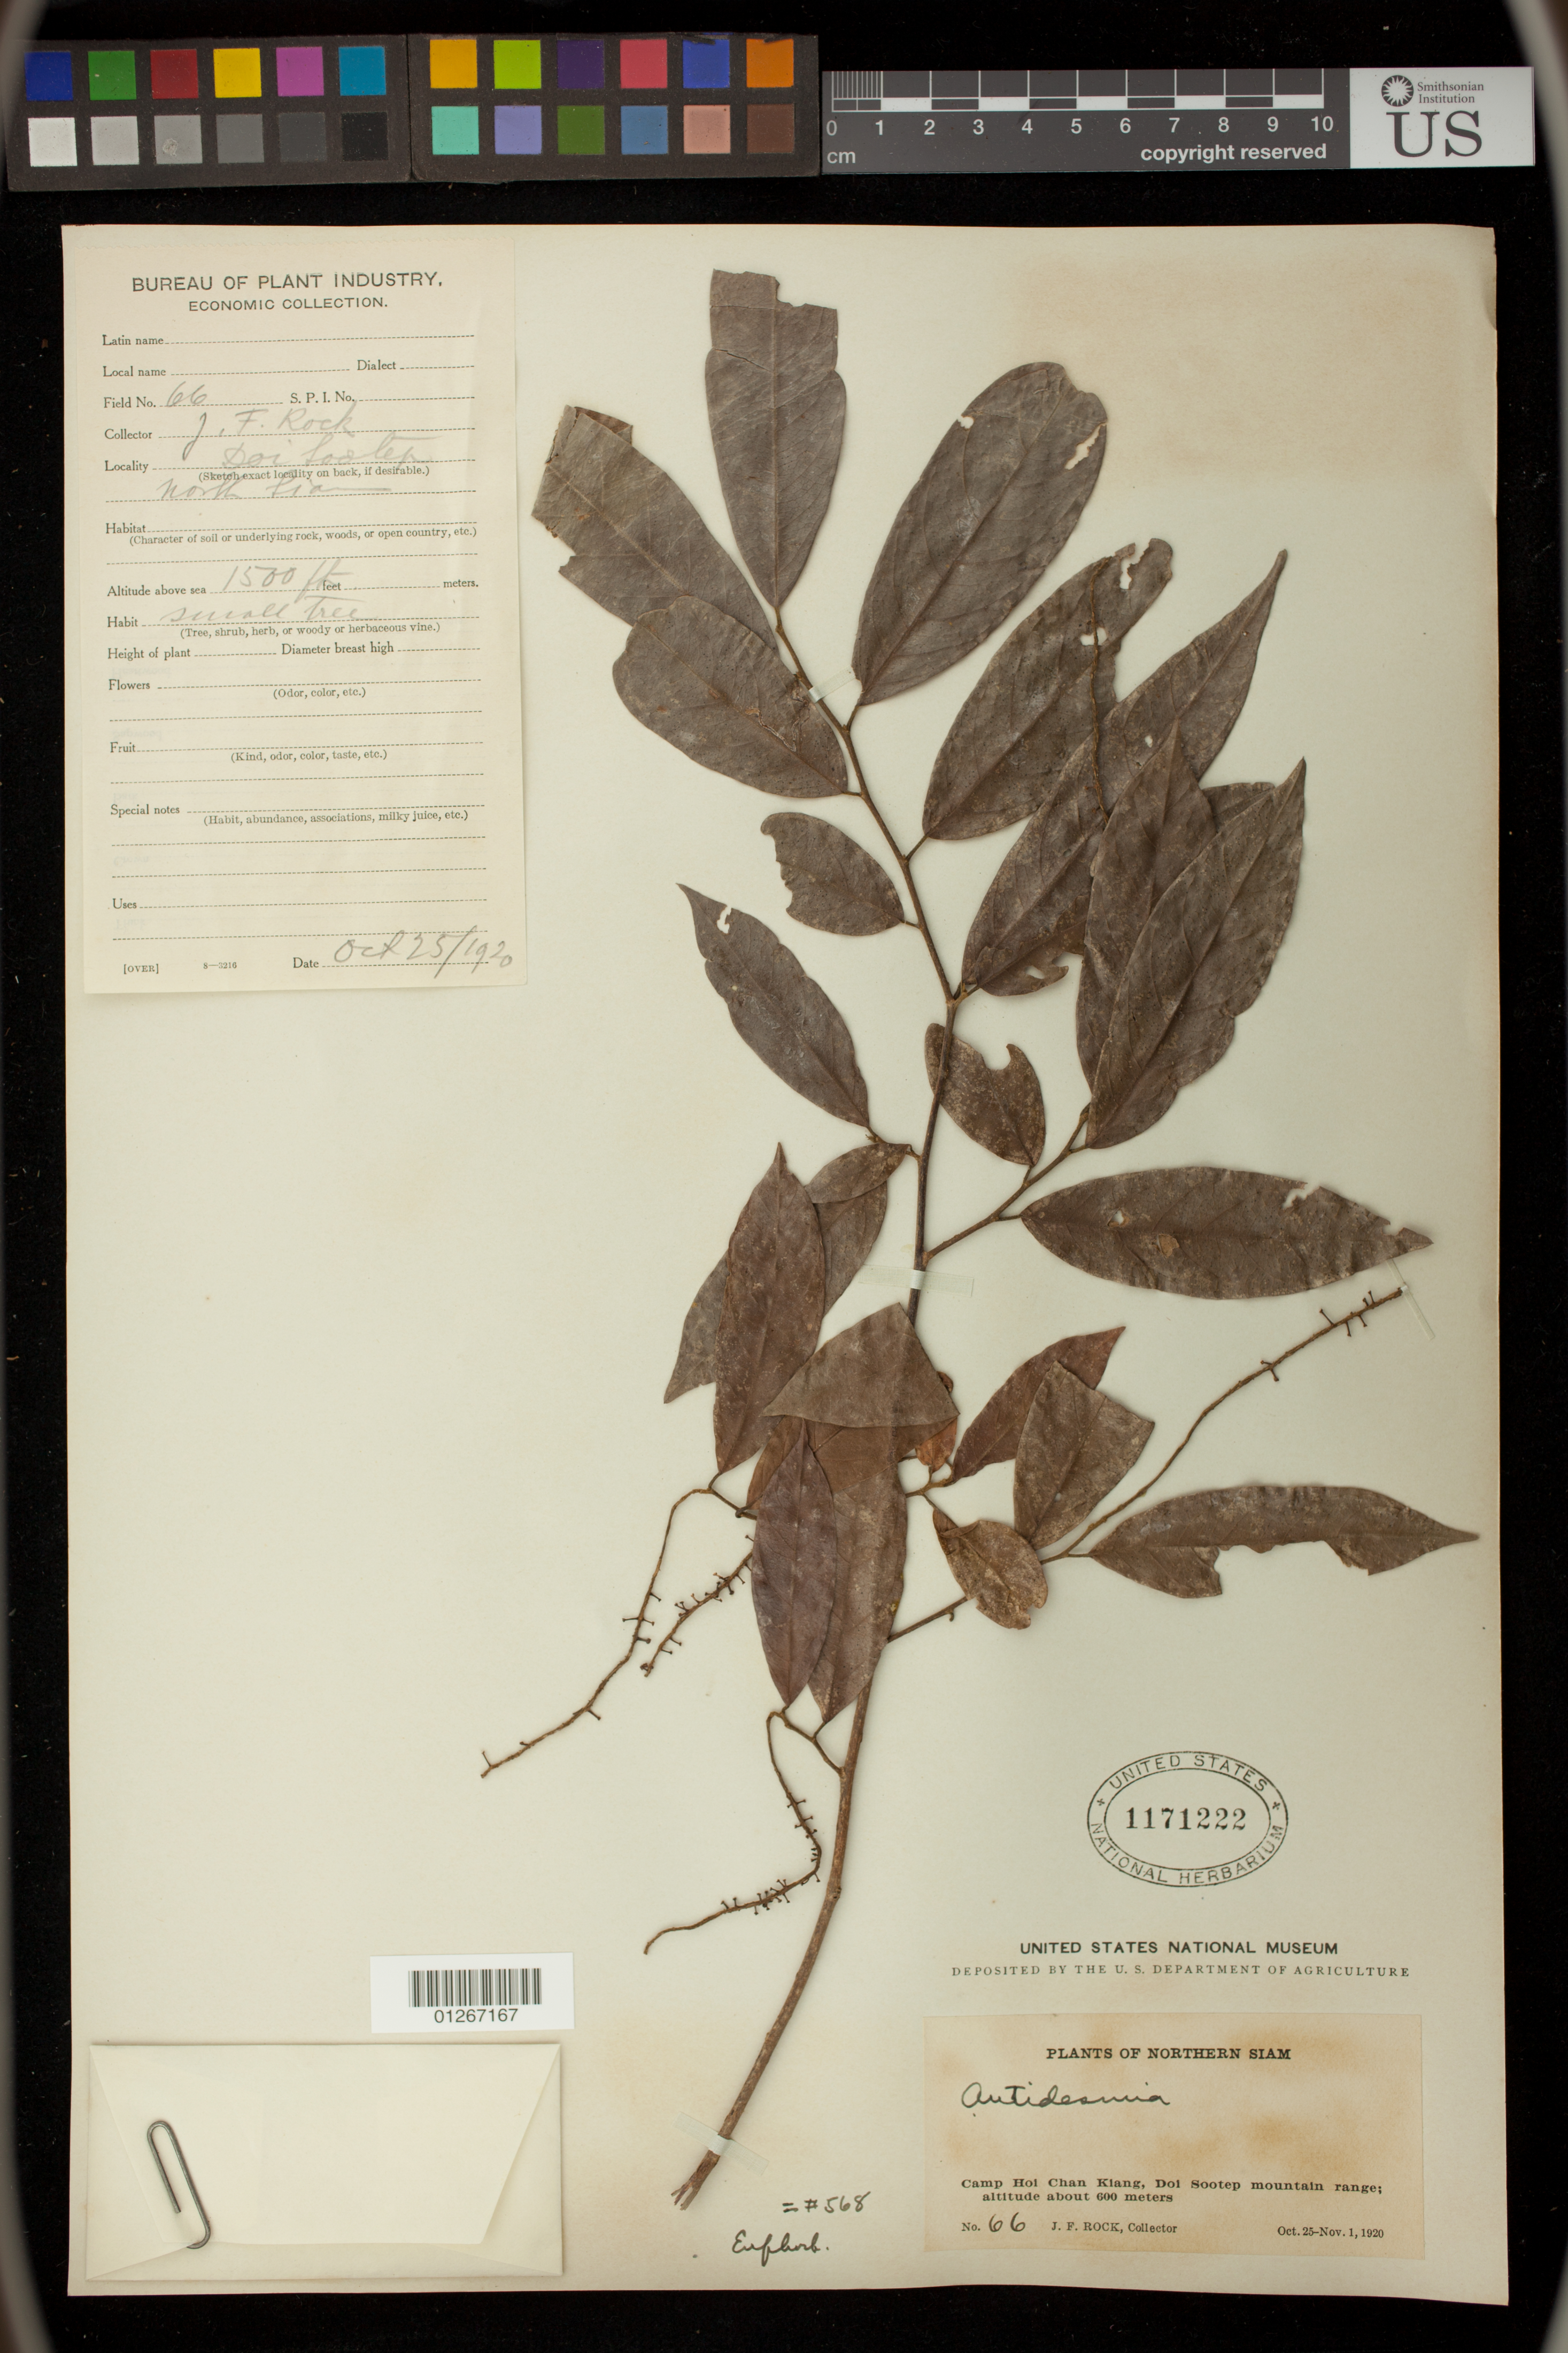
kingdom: Plantae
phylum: Tracheophyta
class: Magnoliopsida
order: Malpighiales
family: Phyllanthaceae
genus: Antidesma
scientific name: Antidesma sp.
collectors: J. Rock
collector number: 66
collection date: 1920-10-25/1920-11-01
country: Thailand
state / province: Chiang Mai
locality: Camp Hoi Chan Kiang, Doi Sootep mountain range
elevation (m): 600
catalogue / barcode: US 1171222